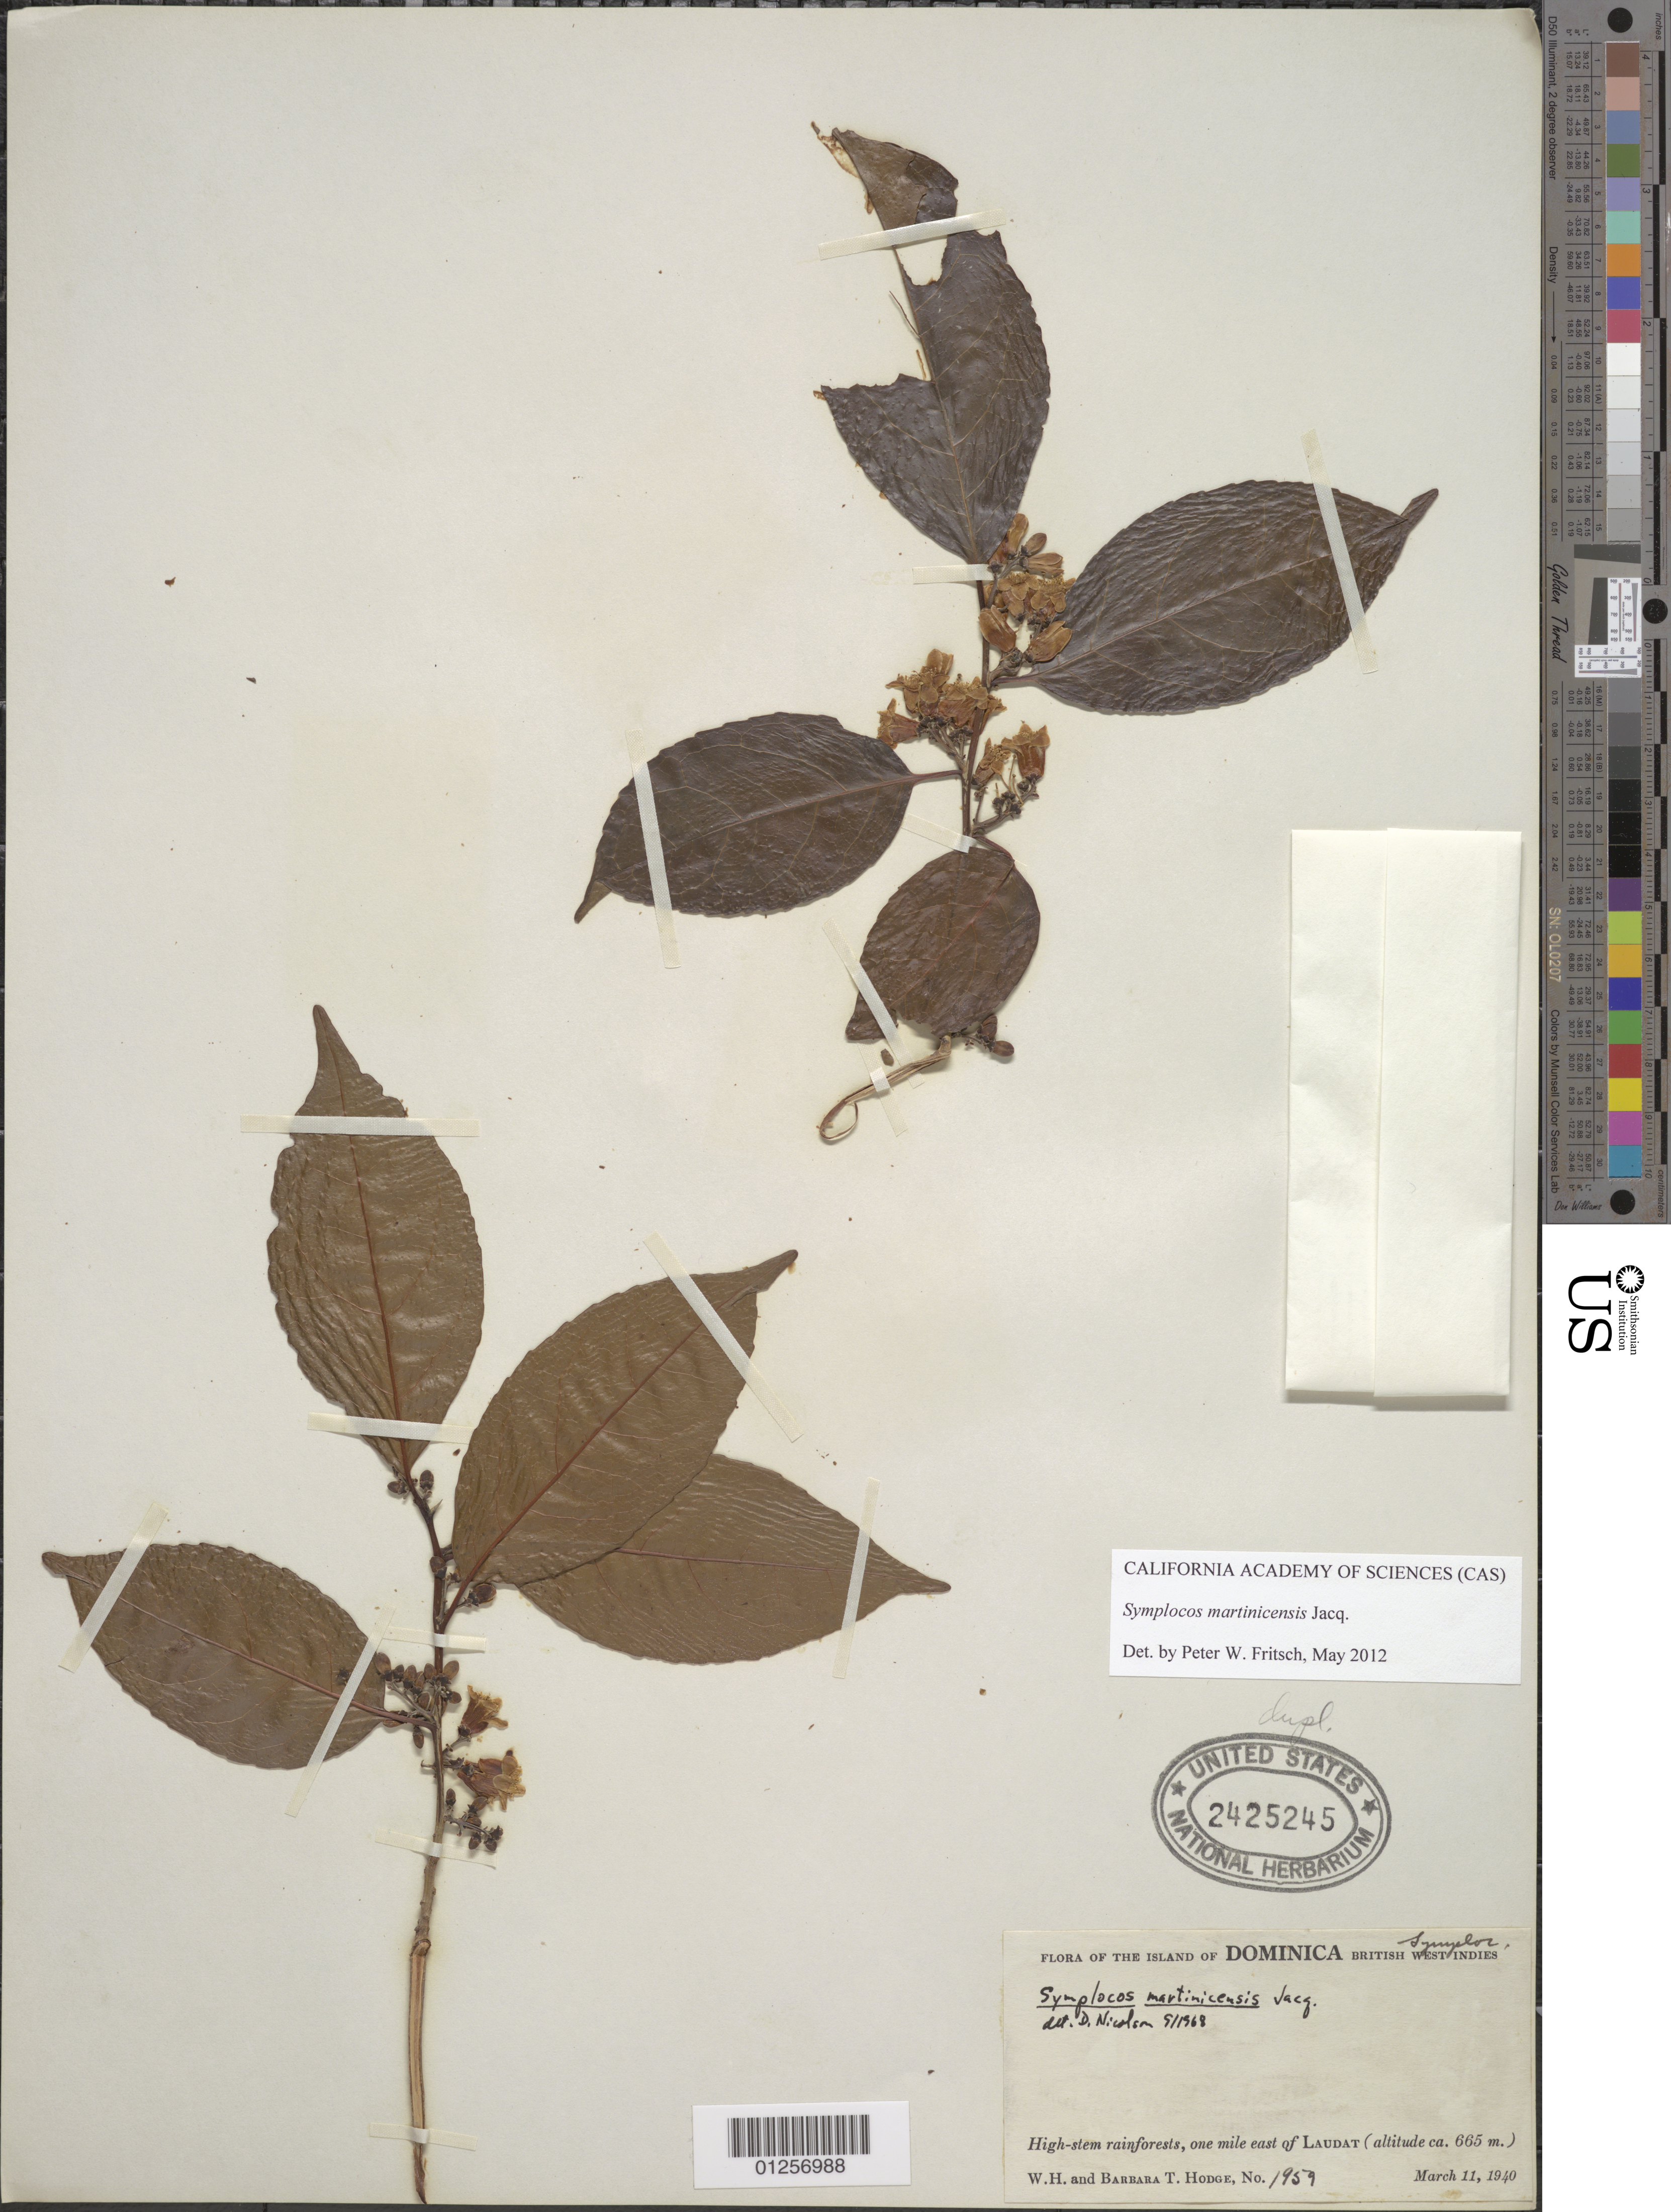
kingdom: Plantae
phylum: Tracheophyta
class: Magnoliopsida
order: Ericales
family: Symplocaceae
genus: Symplocos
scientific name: Symplocos martinicensis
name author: Jacq.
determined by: Fritsch, Peter W.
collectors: W. Hodge & B. Hodge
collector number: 1959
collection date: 1940-03-11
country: Dominica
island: Dominica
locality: Laudat, 1 mile east.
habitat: High-stem rainforests.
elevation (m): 665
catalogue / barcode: US 2425245